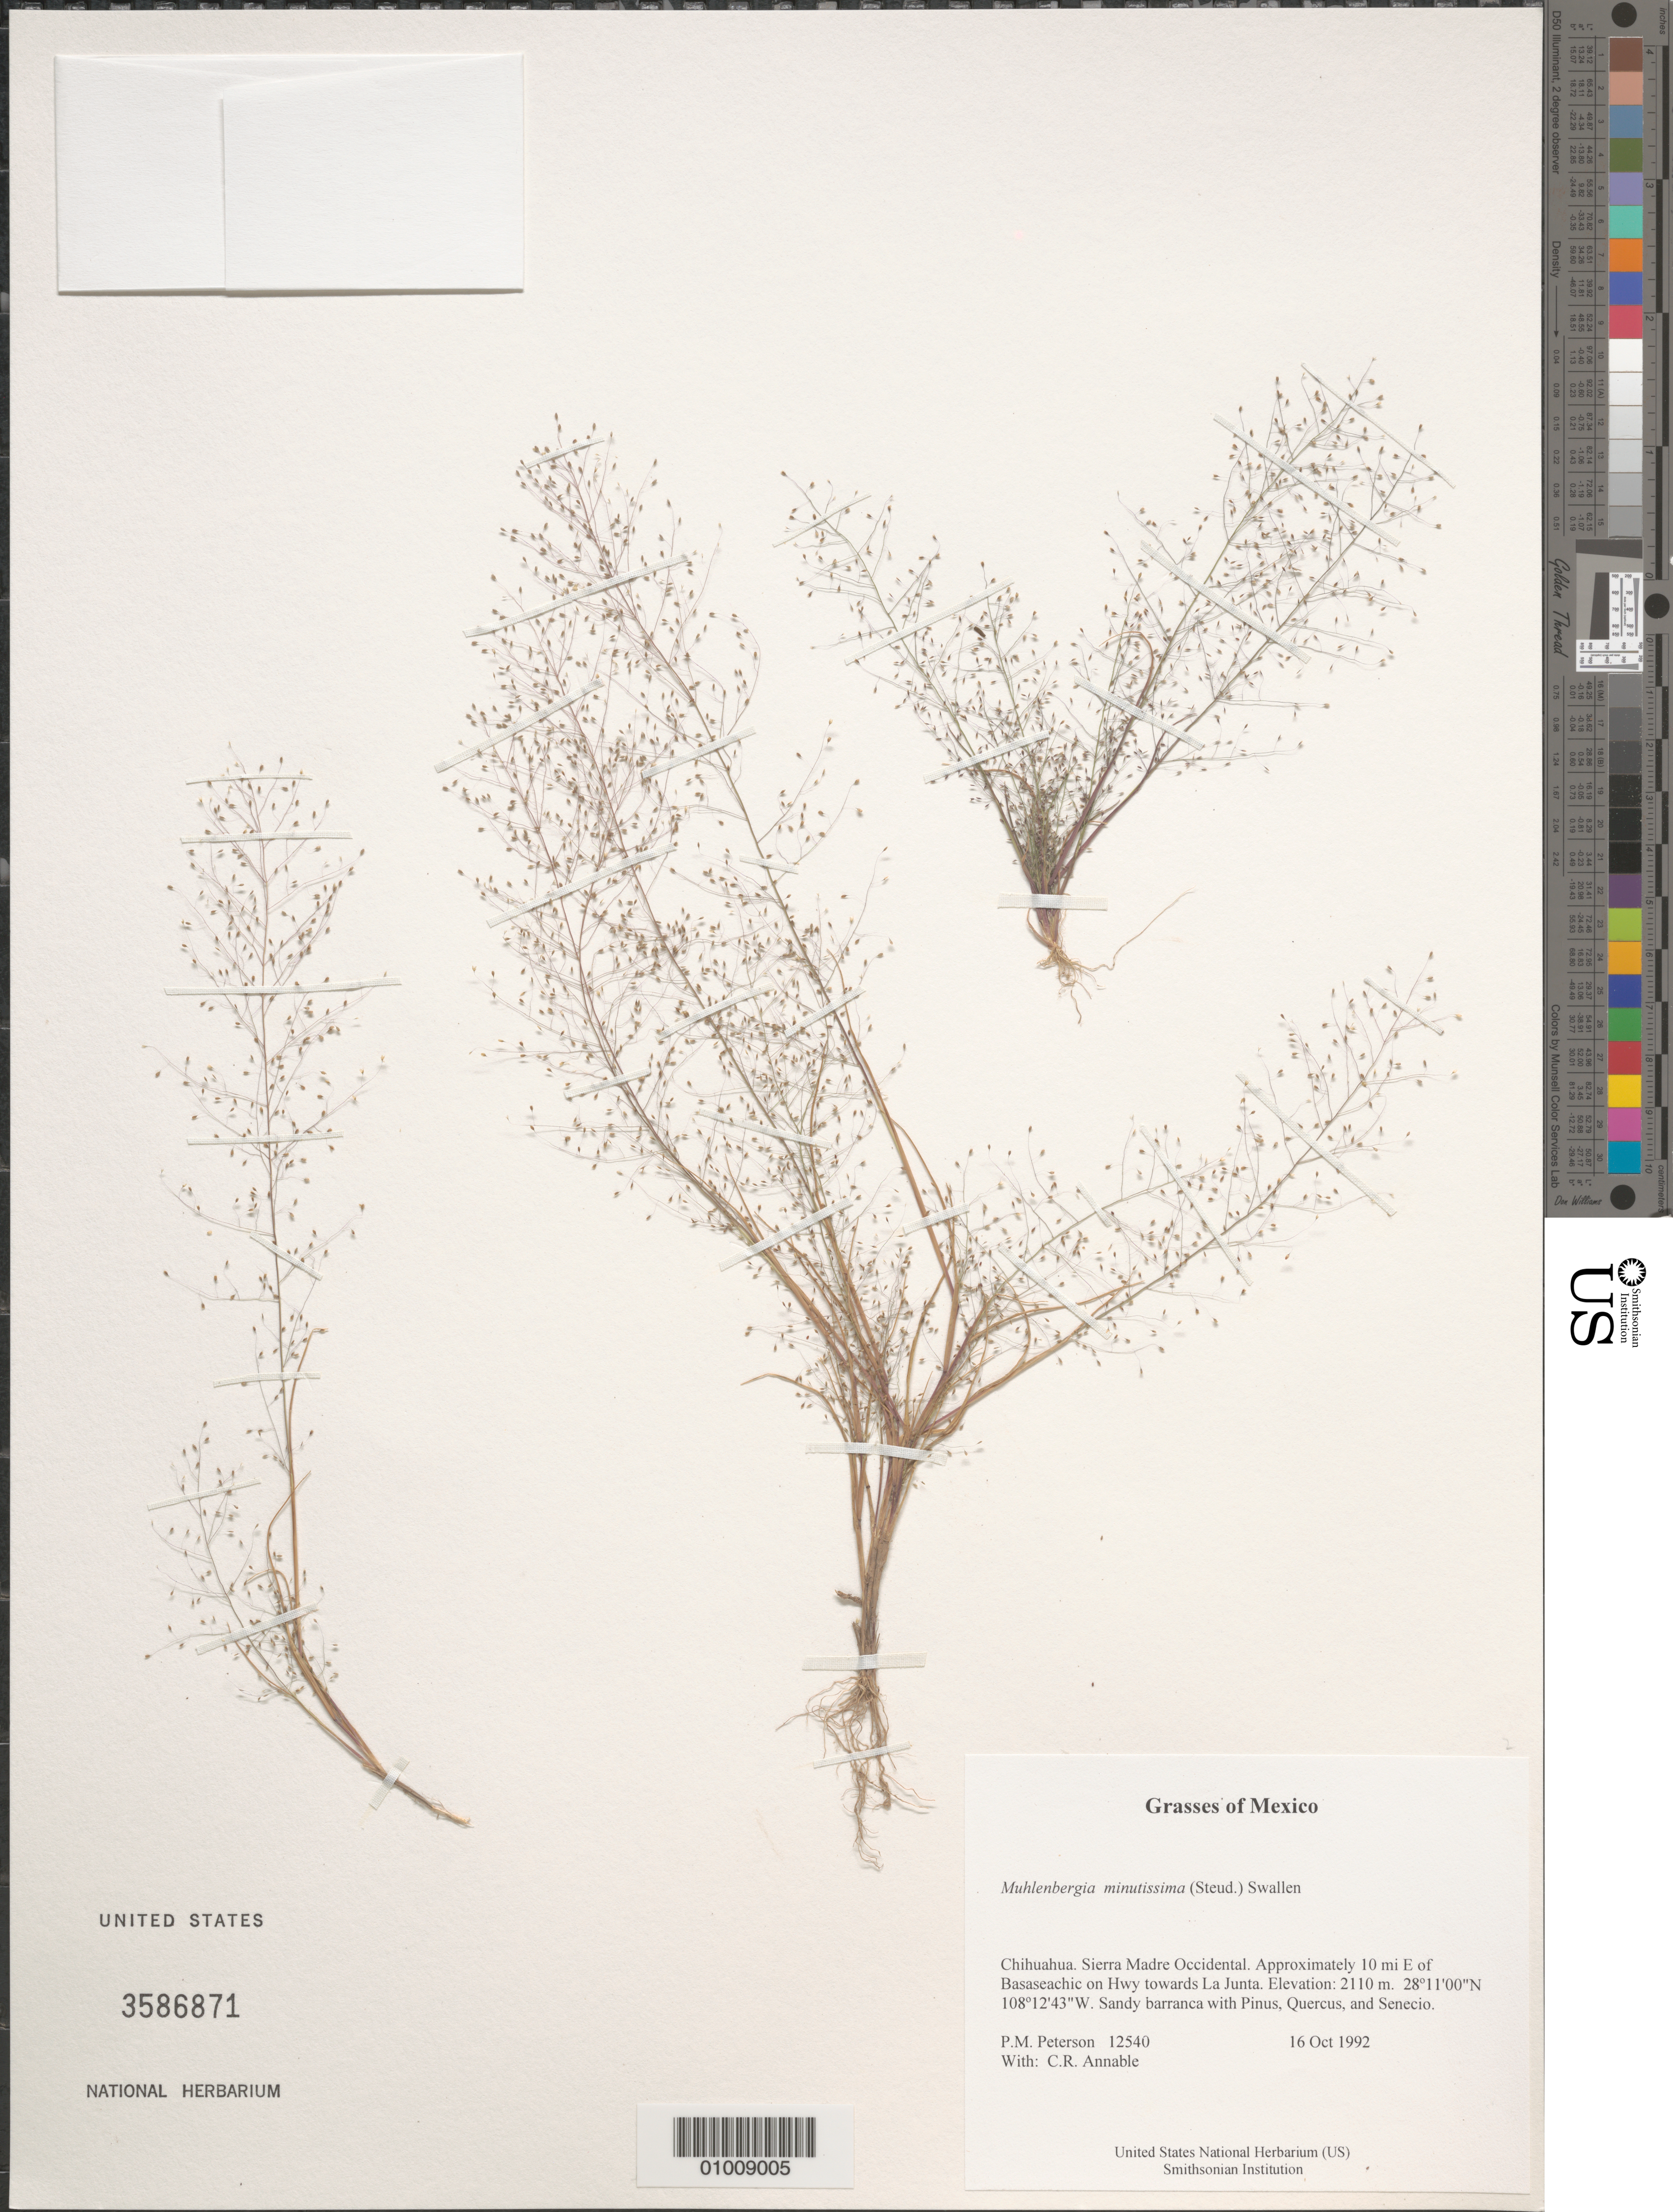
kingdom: Plantae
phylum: Tracheophyta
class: Liliopsida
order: Poales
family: Poaceae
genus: Muhlenbergia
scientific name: Muhlenbergia minutissima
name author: (Steud.) Swallen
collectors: P. M. Peterson & C. R. Annable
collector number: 12540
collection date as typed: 16 Oct 1992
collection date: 1992-10-16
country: Mexico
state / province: Chihuahua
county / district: Sierra Madre Occidental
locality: Approximately 10 mi E of Basaseachic on Hwy towards La Junta.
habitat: Sandy barranca with Pinus, Quercus, and Senecio.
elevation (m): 2110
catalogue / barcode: US 3586871